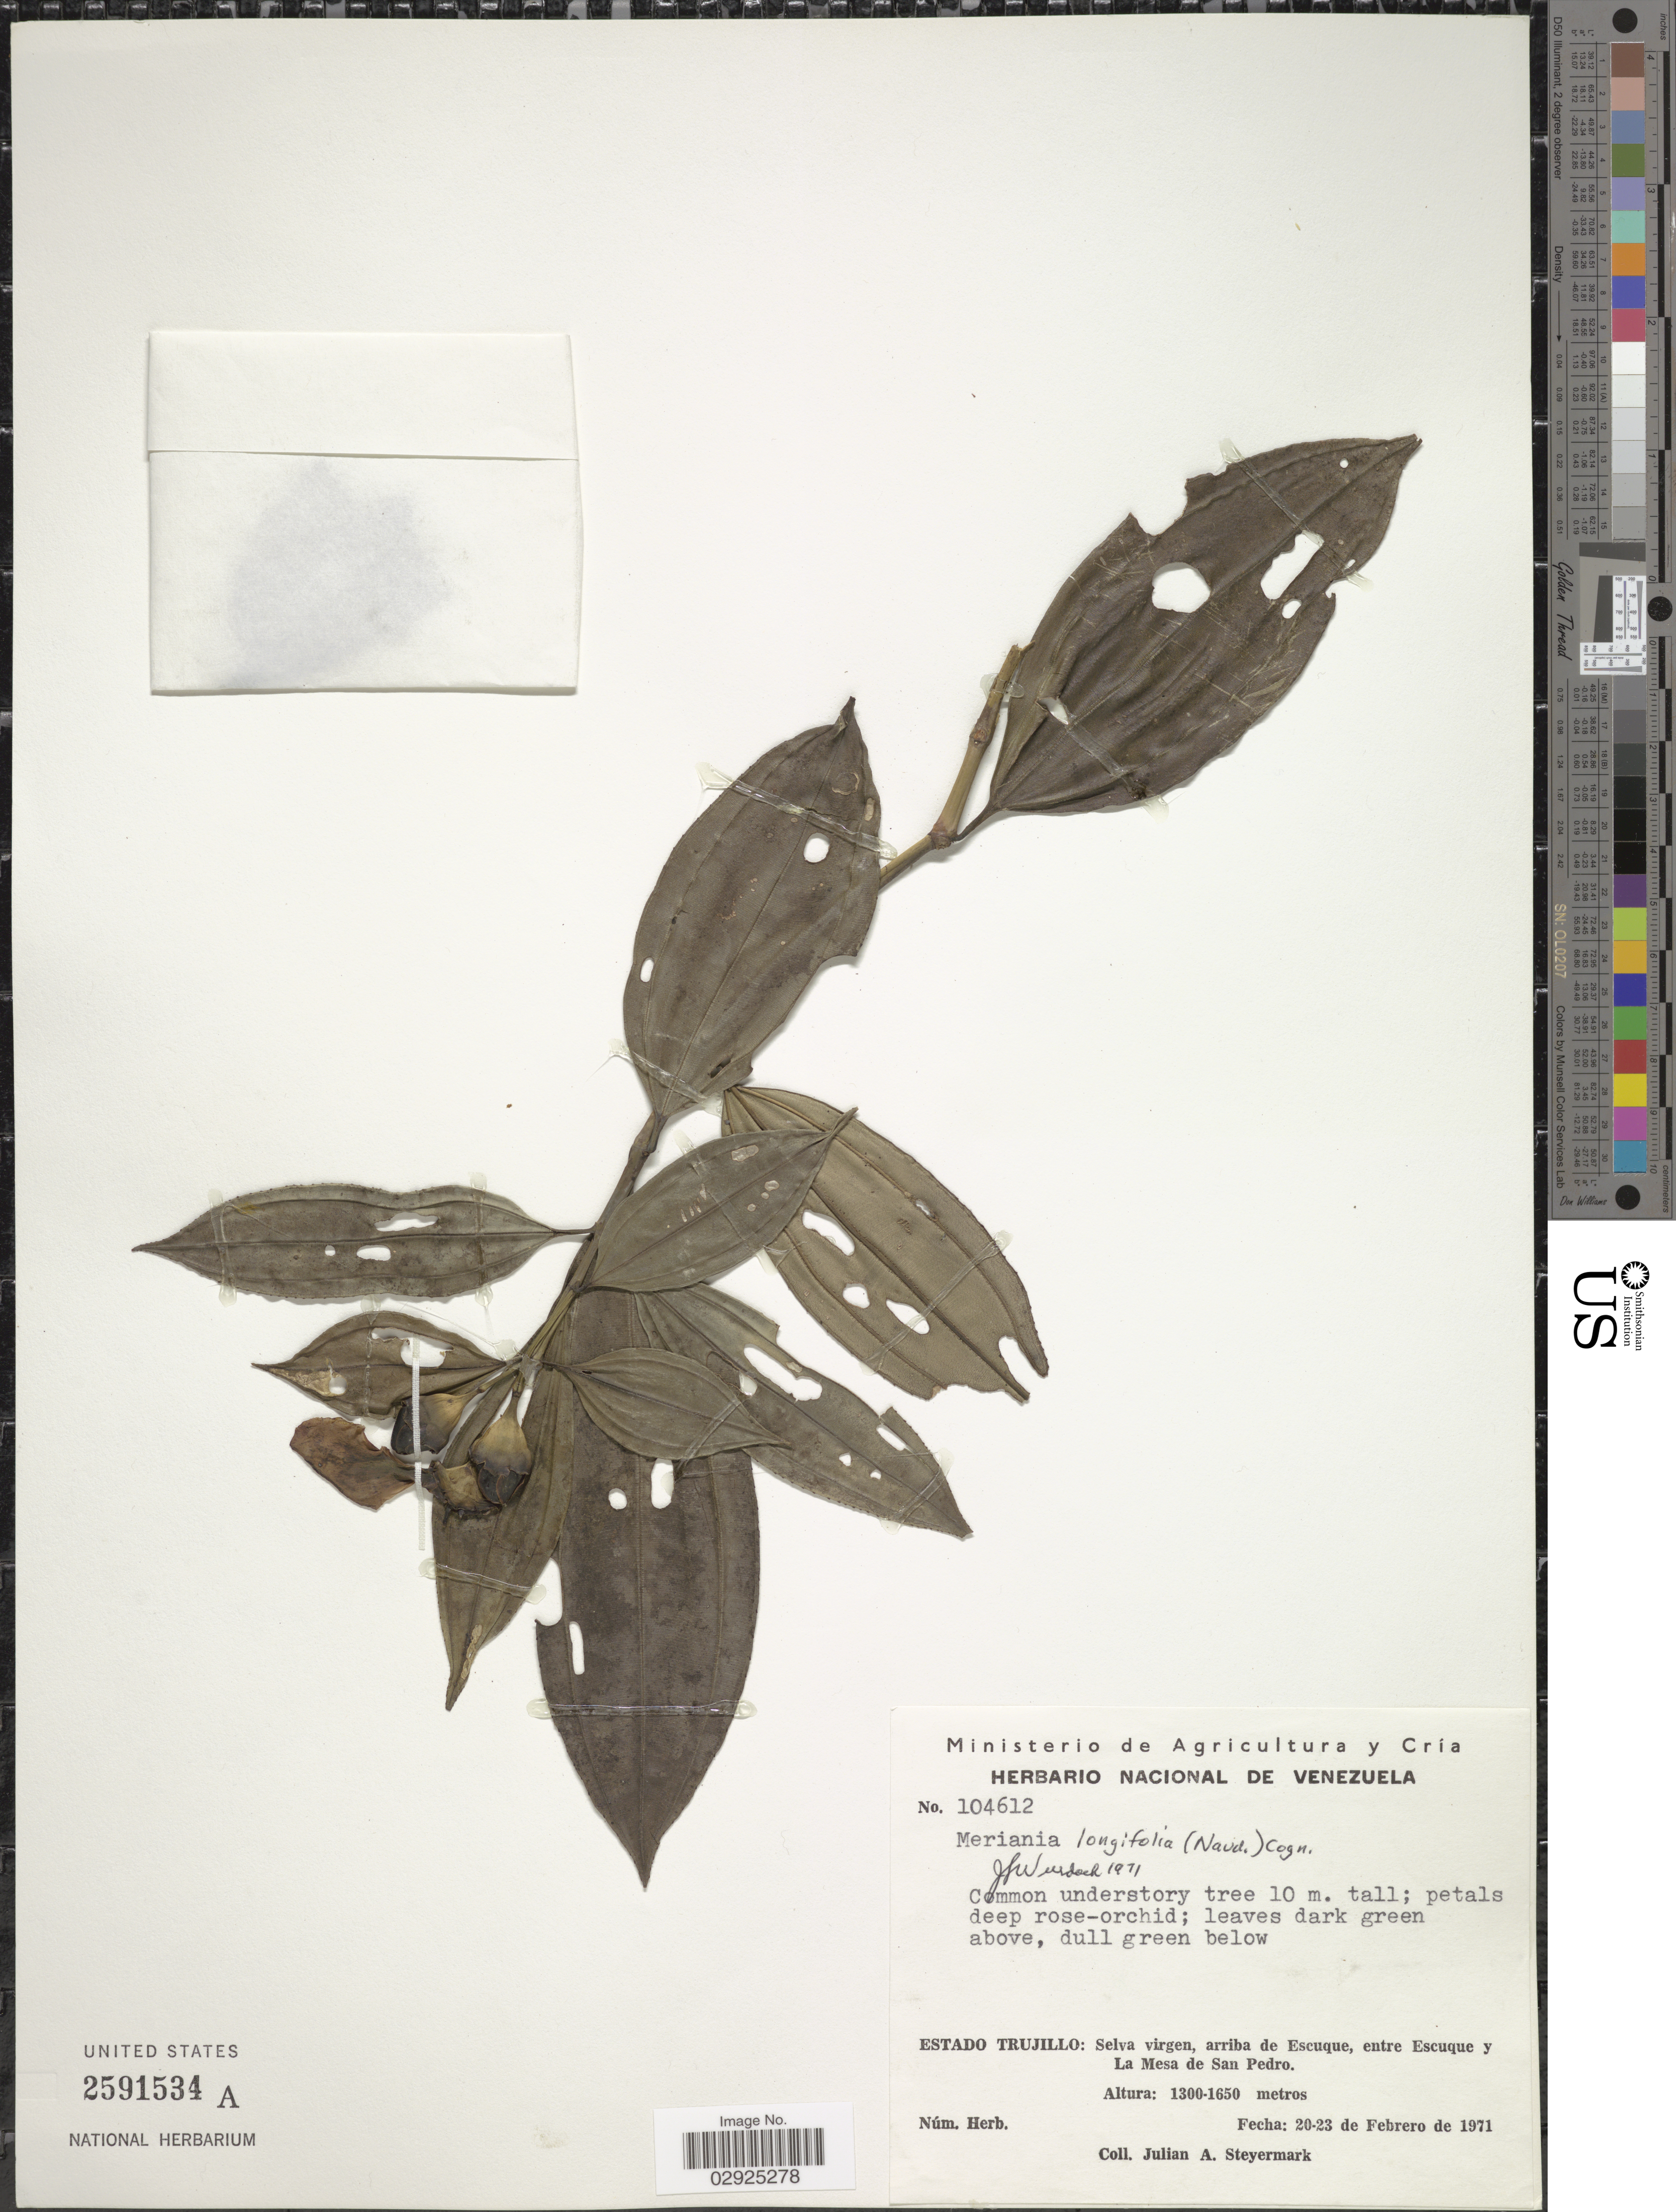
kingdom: Plantae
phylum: Tracheophyta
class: Magnoliopsida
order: Myrtales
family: Melastomataceae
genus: Meriania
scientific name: Meriania longifolia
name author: (Naudin) Cogn.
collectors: J. Steyermark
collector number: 104612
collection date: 1971-02-20/1971-02-23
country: Venezuela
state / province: Trujillo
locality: Selva virgen, arriba de Escuque, entre Escuque y La Mesa de San Pedro.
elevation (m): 1300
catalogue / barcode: US 2591534A